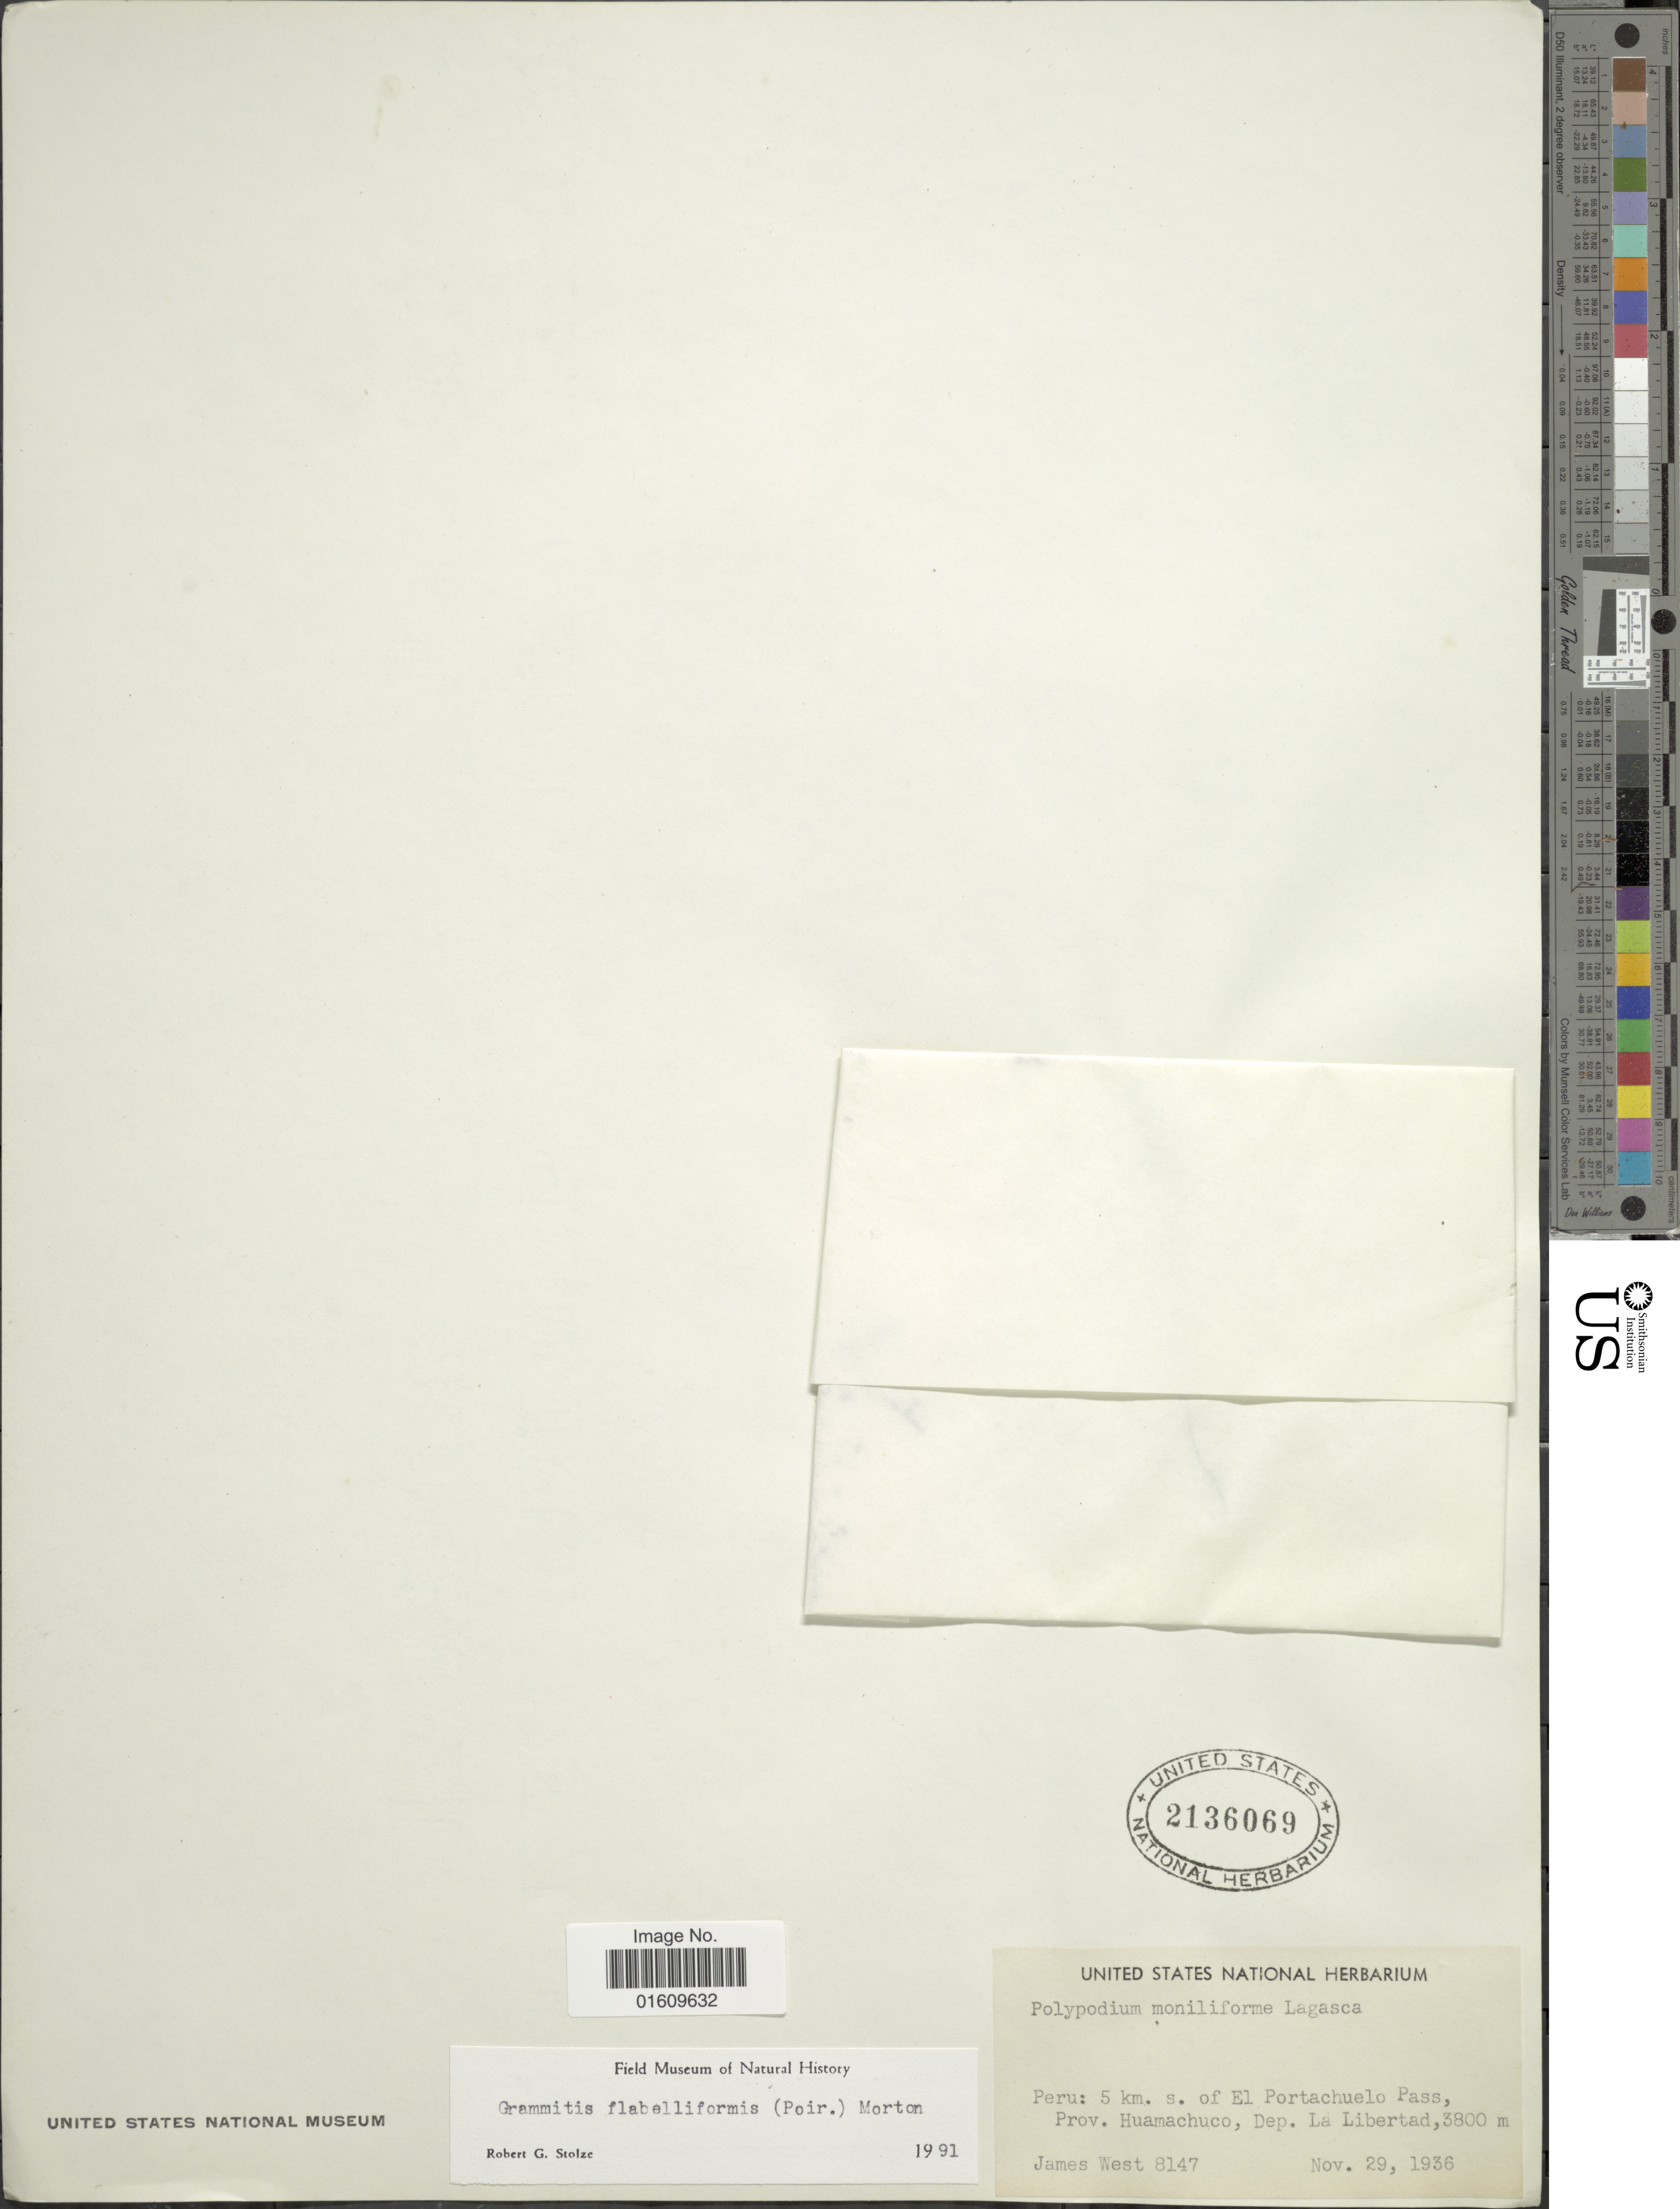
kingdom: Plantae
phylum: Tracheophyta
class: Polypodiopsida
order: Polypodiales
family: Polypodiaceae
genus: Melpomene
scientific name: Melpomene flabelliformis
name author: (Poir.) A.R. Sm. & R.C. Moran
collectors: J. West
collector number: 8147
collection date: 1936-11-29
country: Peru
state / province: La Libertad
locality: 5. km s. of El Portachuelo Pass, Prov.Huamachuco, Dep. La Libertad.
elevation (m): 3800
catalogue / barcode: US 2136069